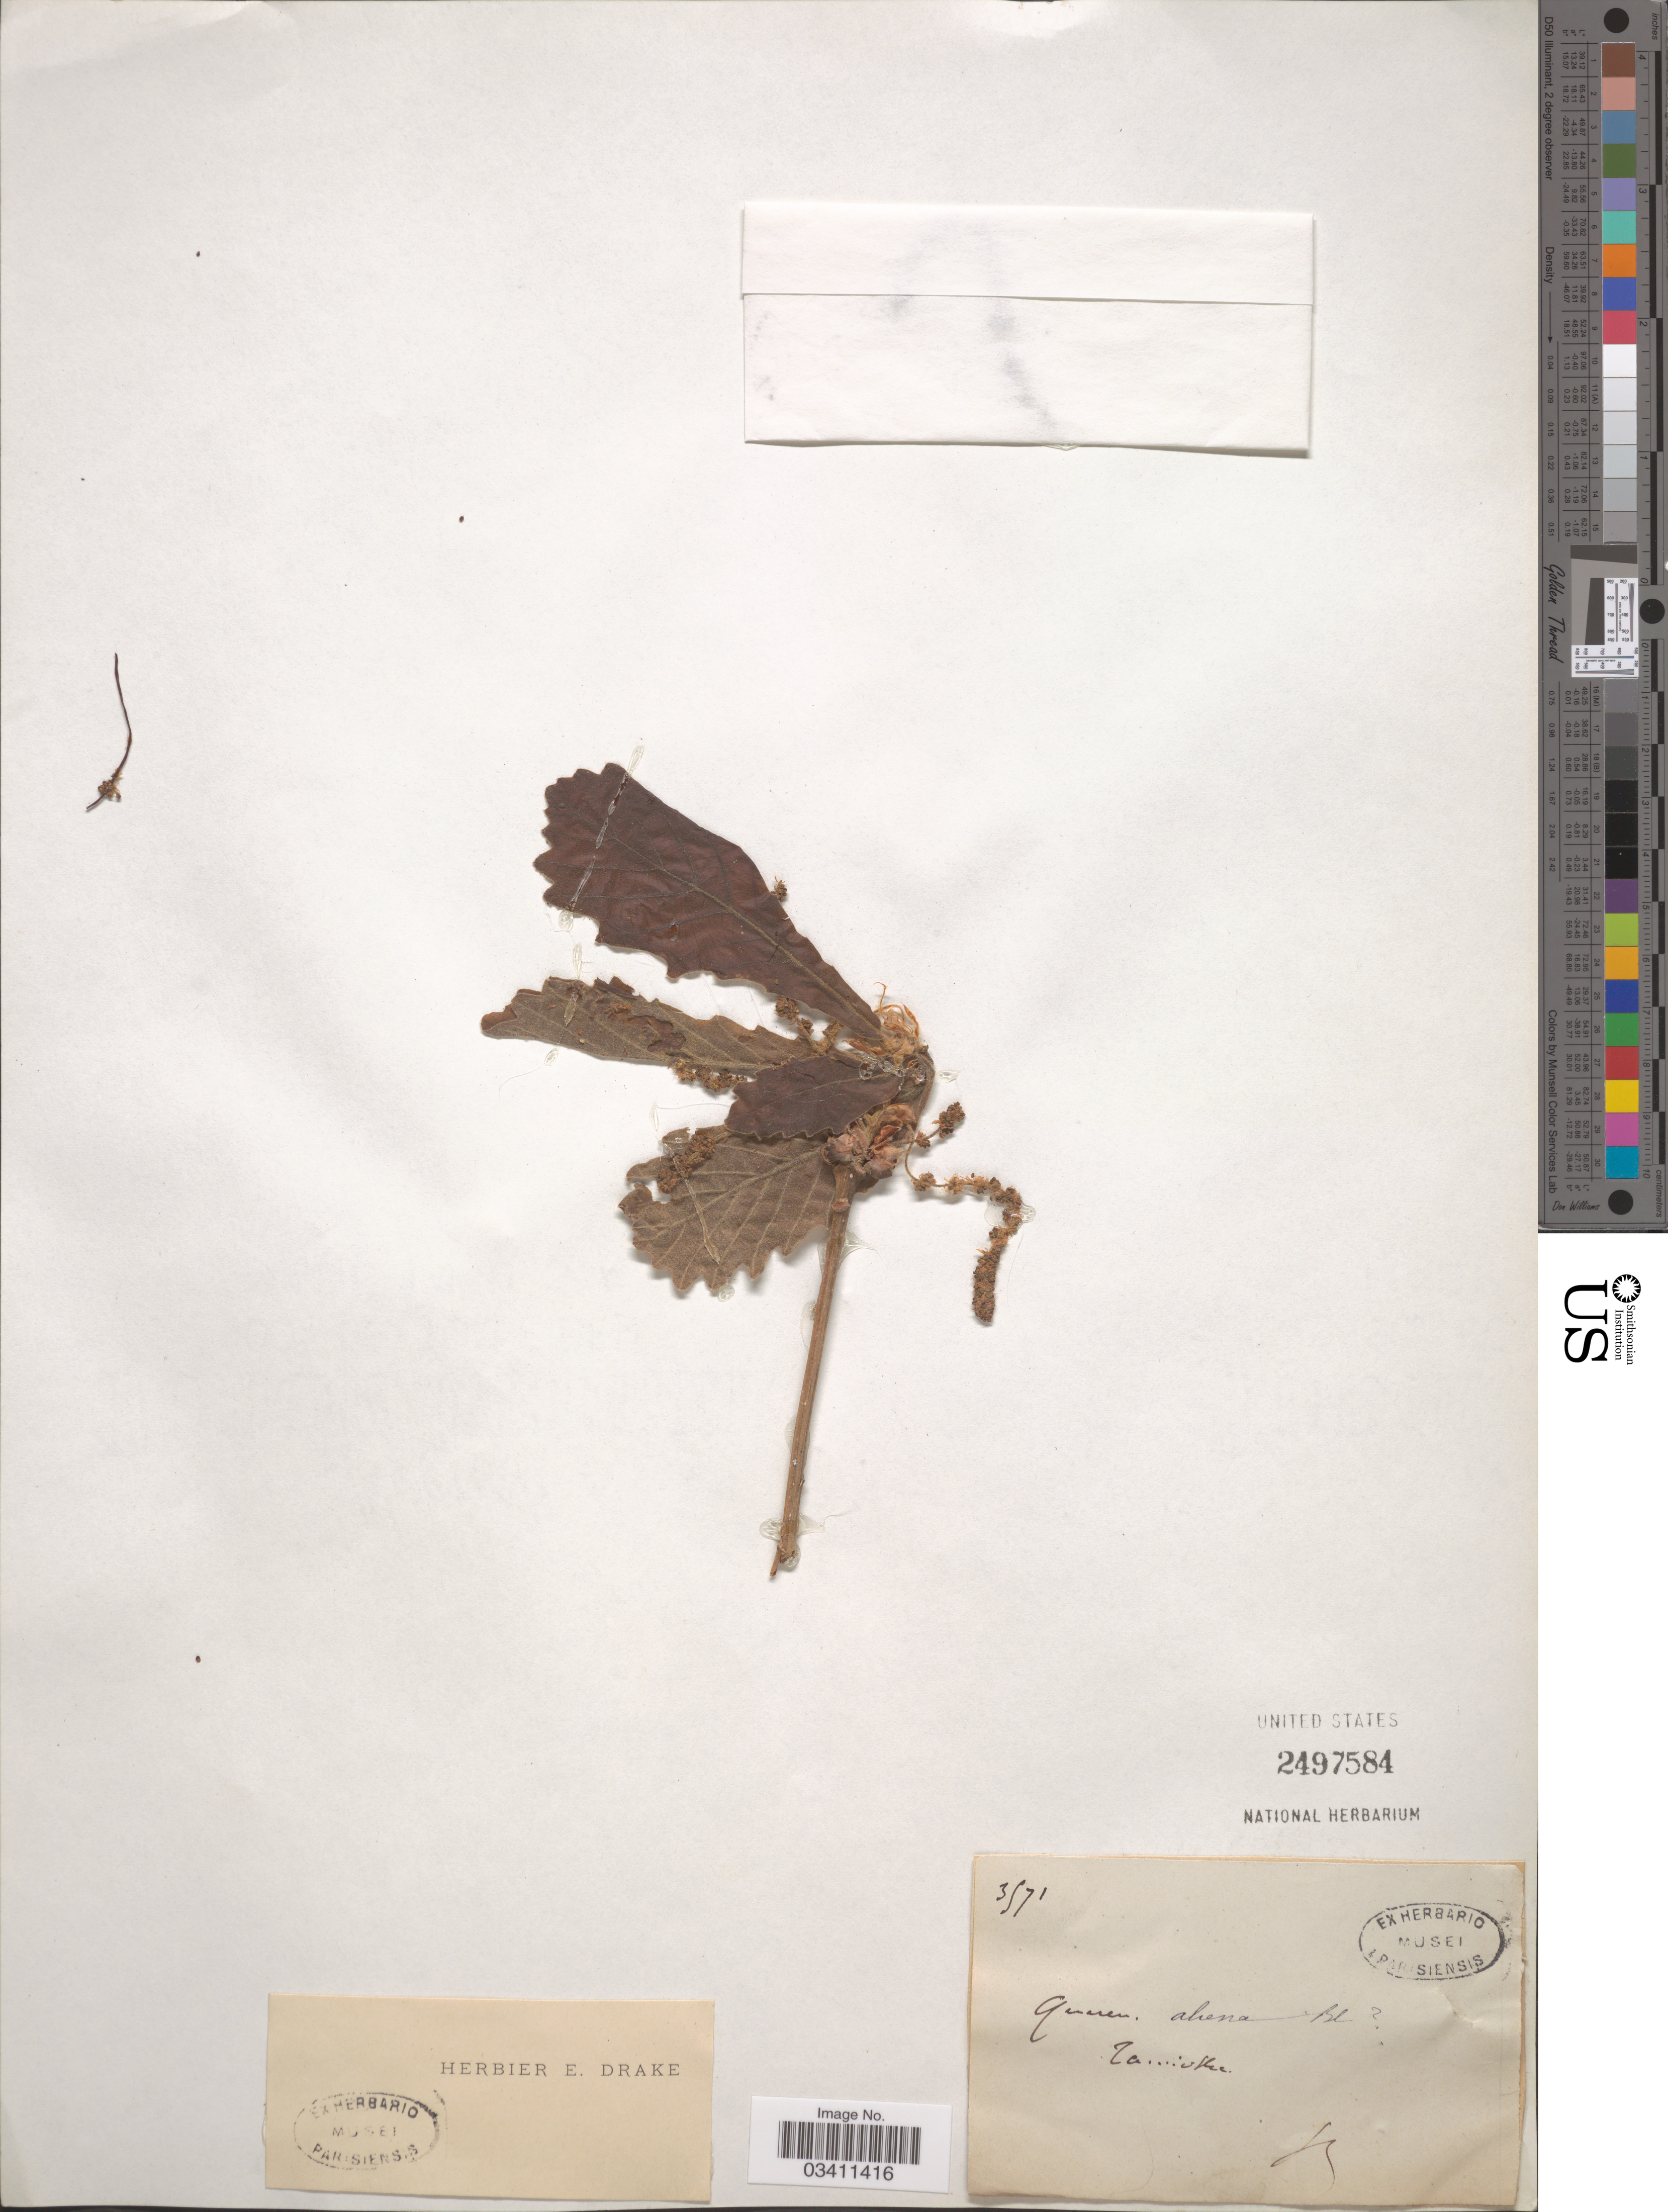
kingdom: Plantae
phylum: Tracheophyta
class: Magnoliopsida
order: Fagales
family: Fagaceae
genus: Quercus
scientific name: Quercus aliena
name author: Blume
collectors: JS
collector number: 3571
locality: Tamicke [interpreted].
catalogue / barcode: US 2497584